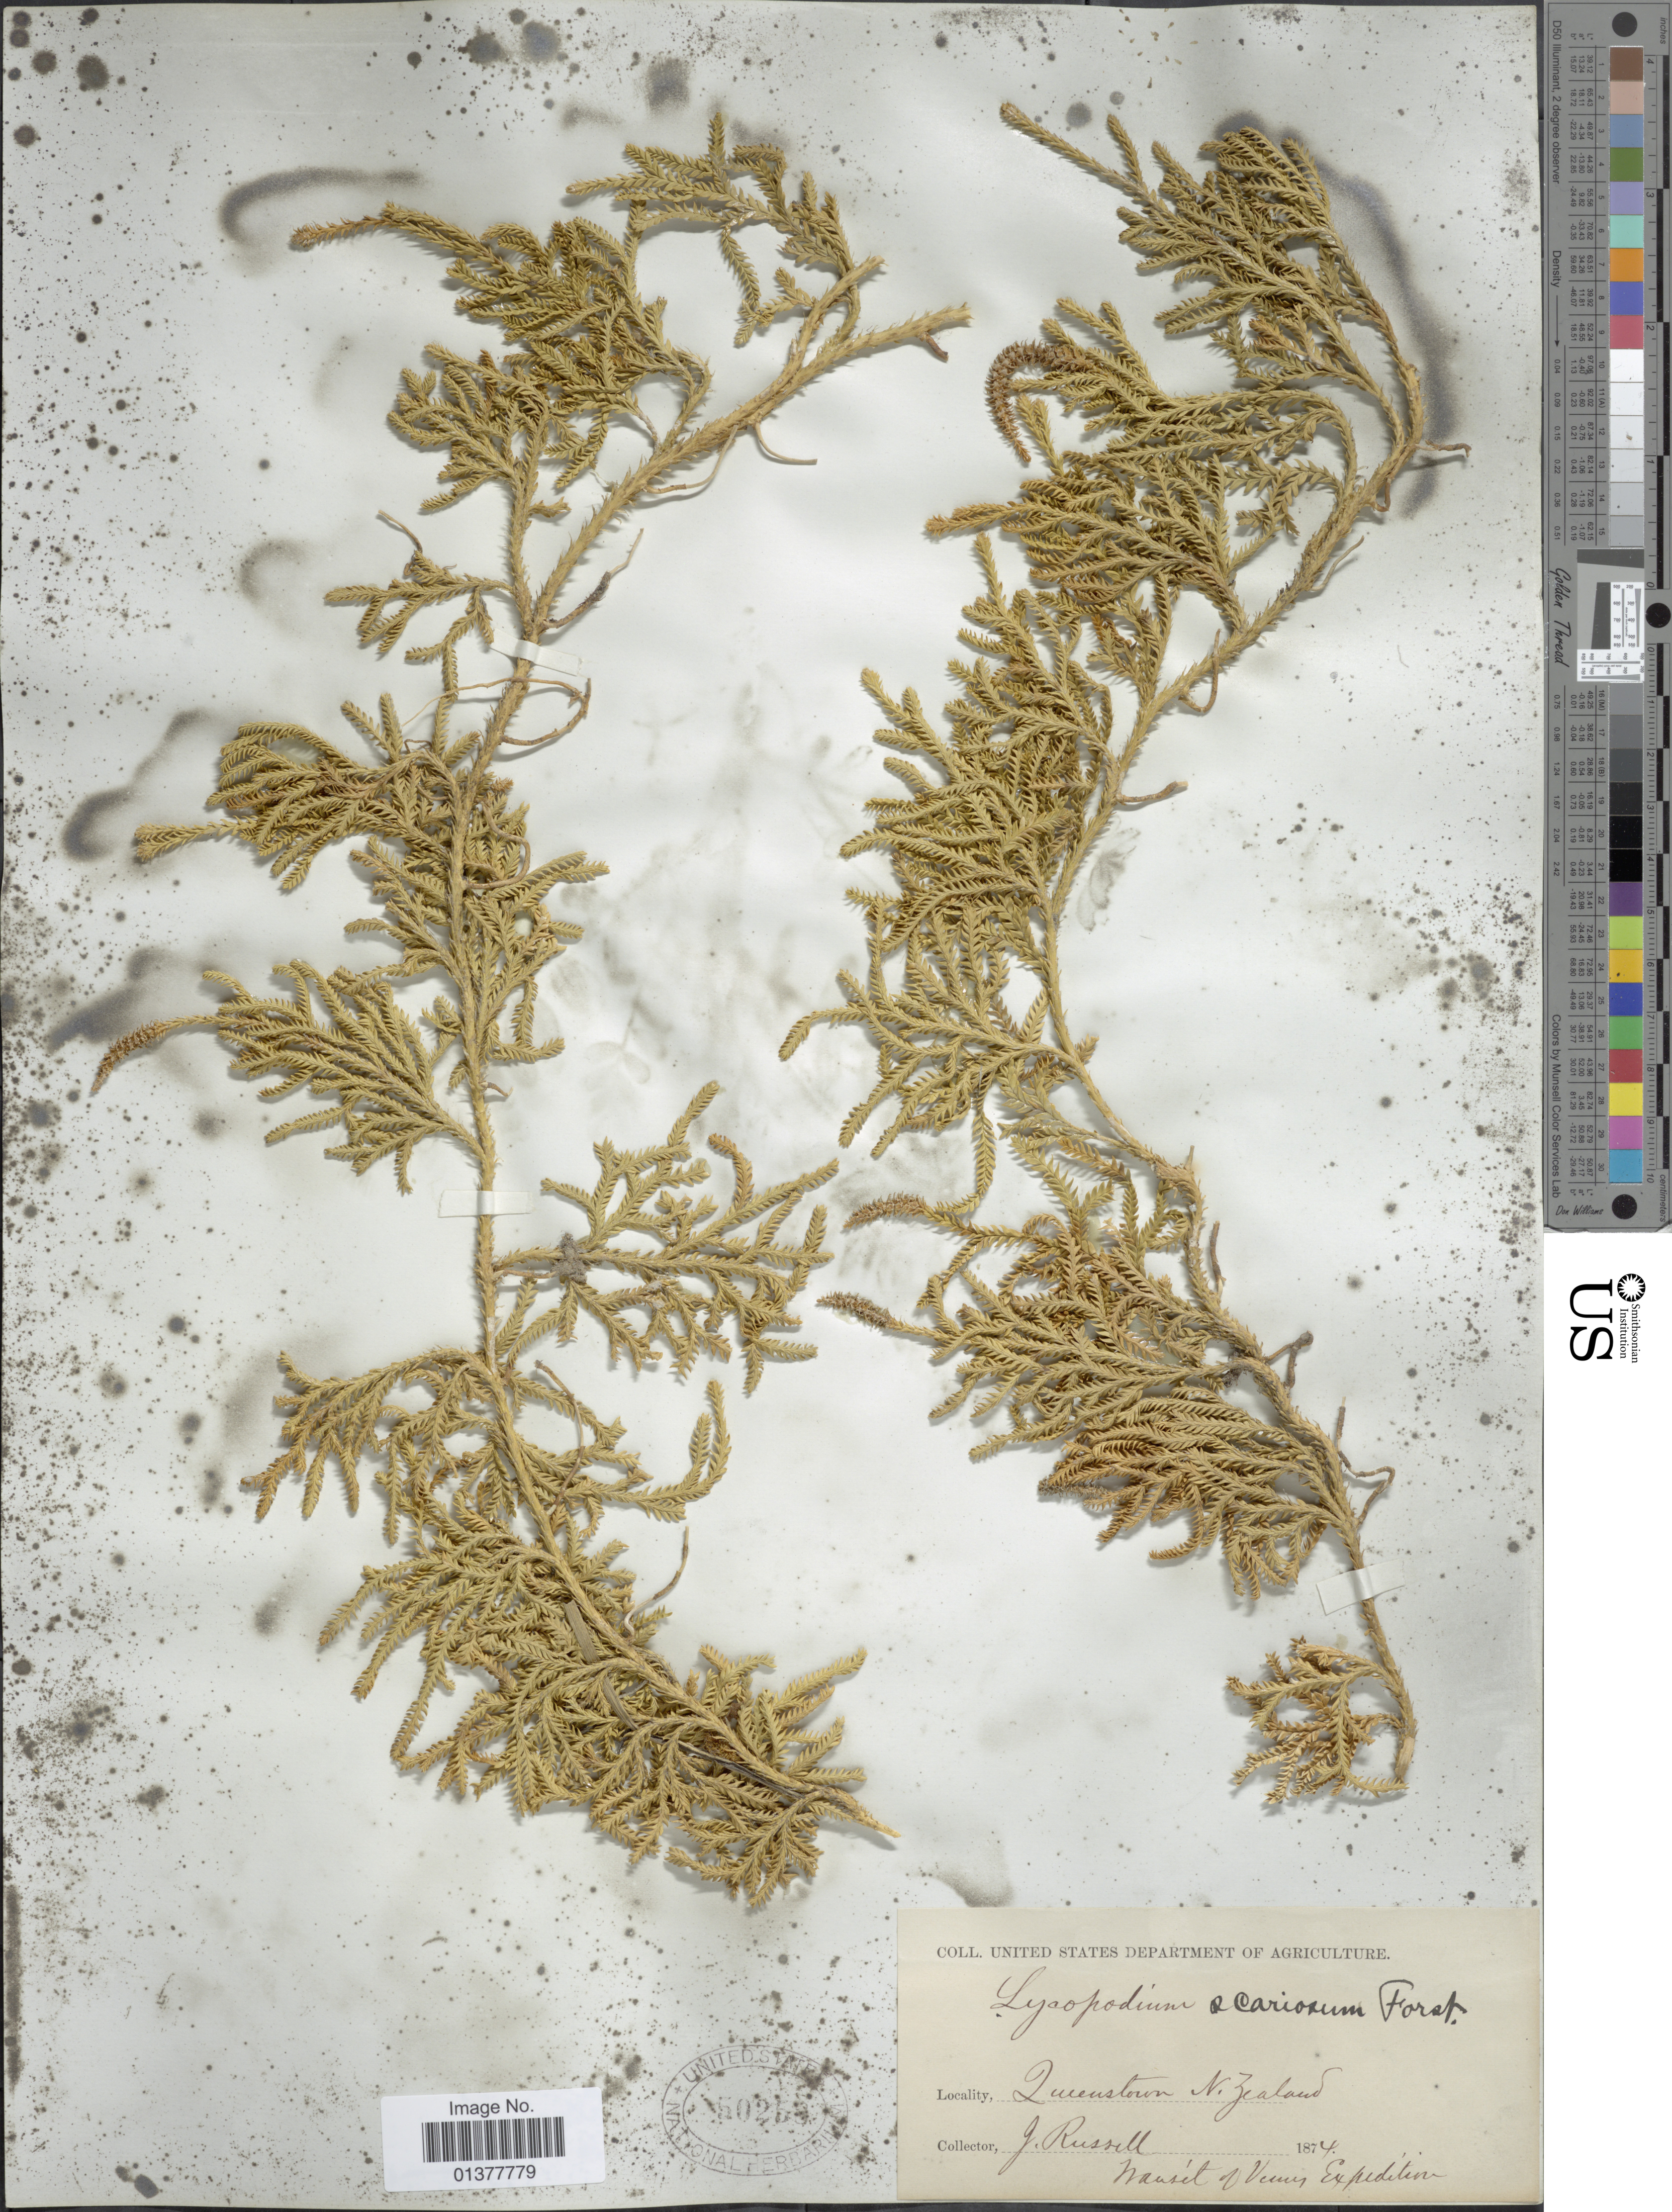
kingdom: Plantae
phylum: Tracheophyta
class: Lycopodiopsida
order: Lycopodiales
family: Lycopodiaceae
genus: Diphasium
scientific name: Diphasium scariosum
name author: (G. Forst.) Rothm.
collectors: J. Russell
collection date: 1874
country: New Zealand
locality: Queenstown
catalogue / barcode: US 50253